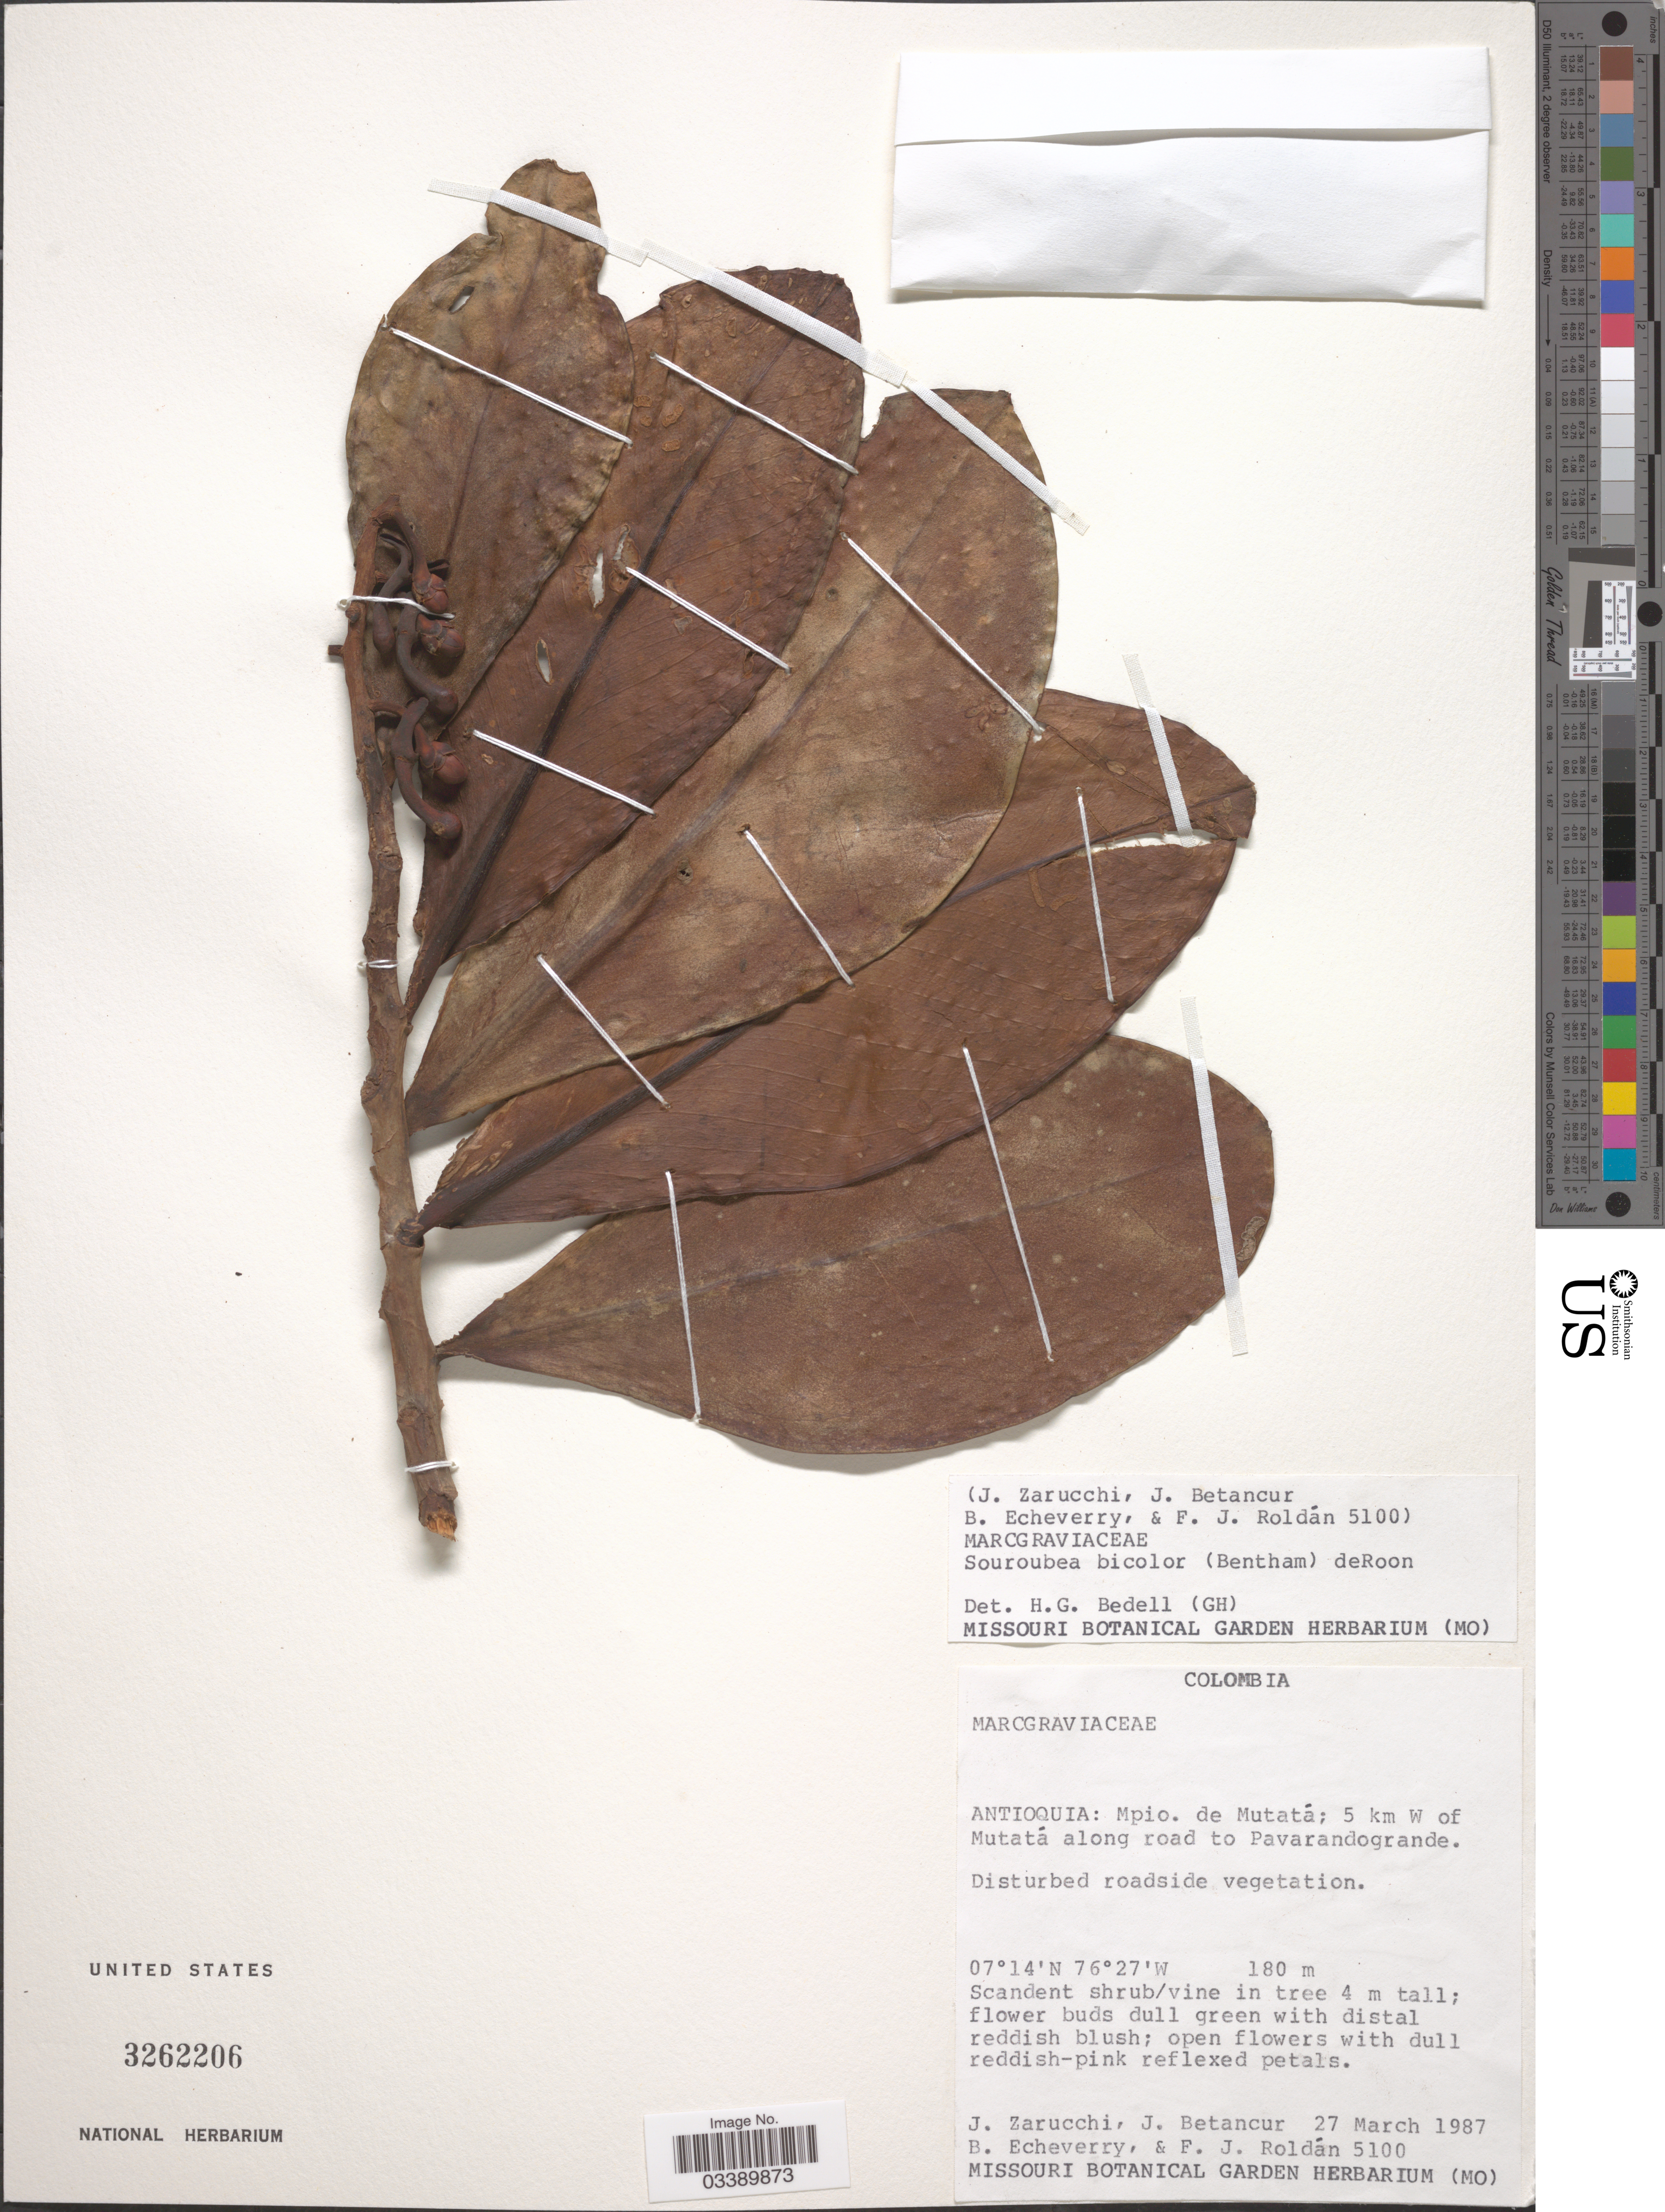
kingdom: Plantae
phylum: Tracheophyta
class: Magnoliopsida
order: Ericales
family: Marcgraviaceae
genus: Souroubea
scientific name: Souroubea bicolor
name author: (Benth.) de Roon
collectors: J. L. Zarucchi, J. Betancur, B. Echeverry & F. J. Roldán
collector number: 5100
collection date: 1987-03-27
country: Colombia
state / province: Antioquia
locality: Mpio. de Mutatá; 5 km W of Mutatá along road to Pavarandogrande.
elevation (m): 180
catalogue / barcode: US 3262206